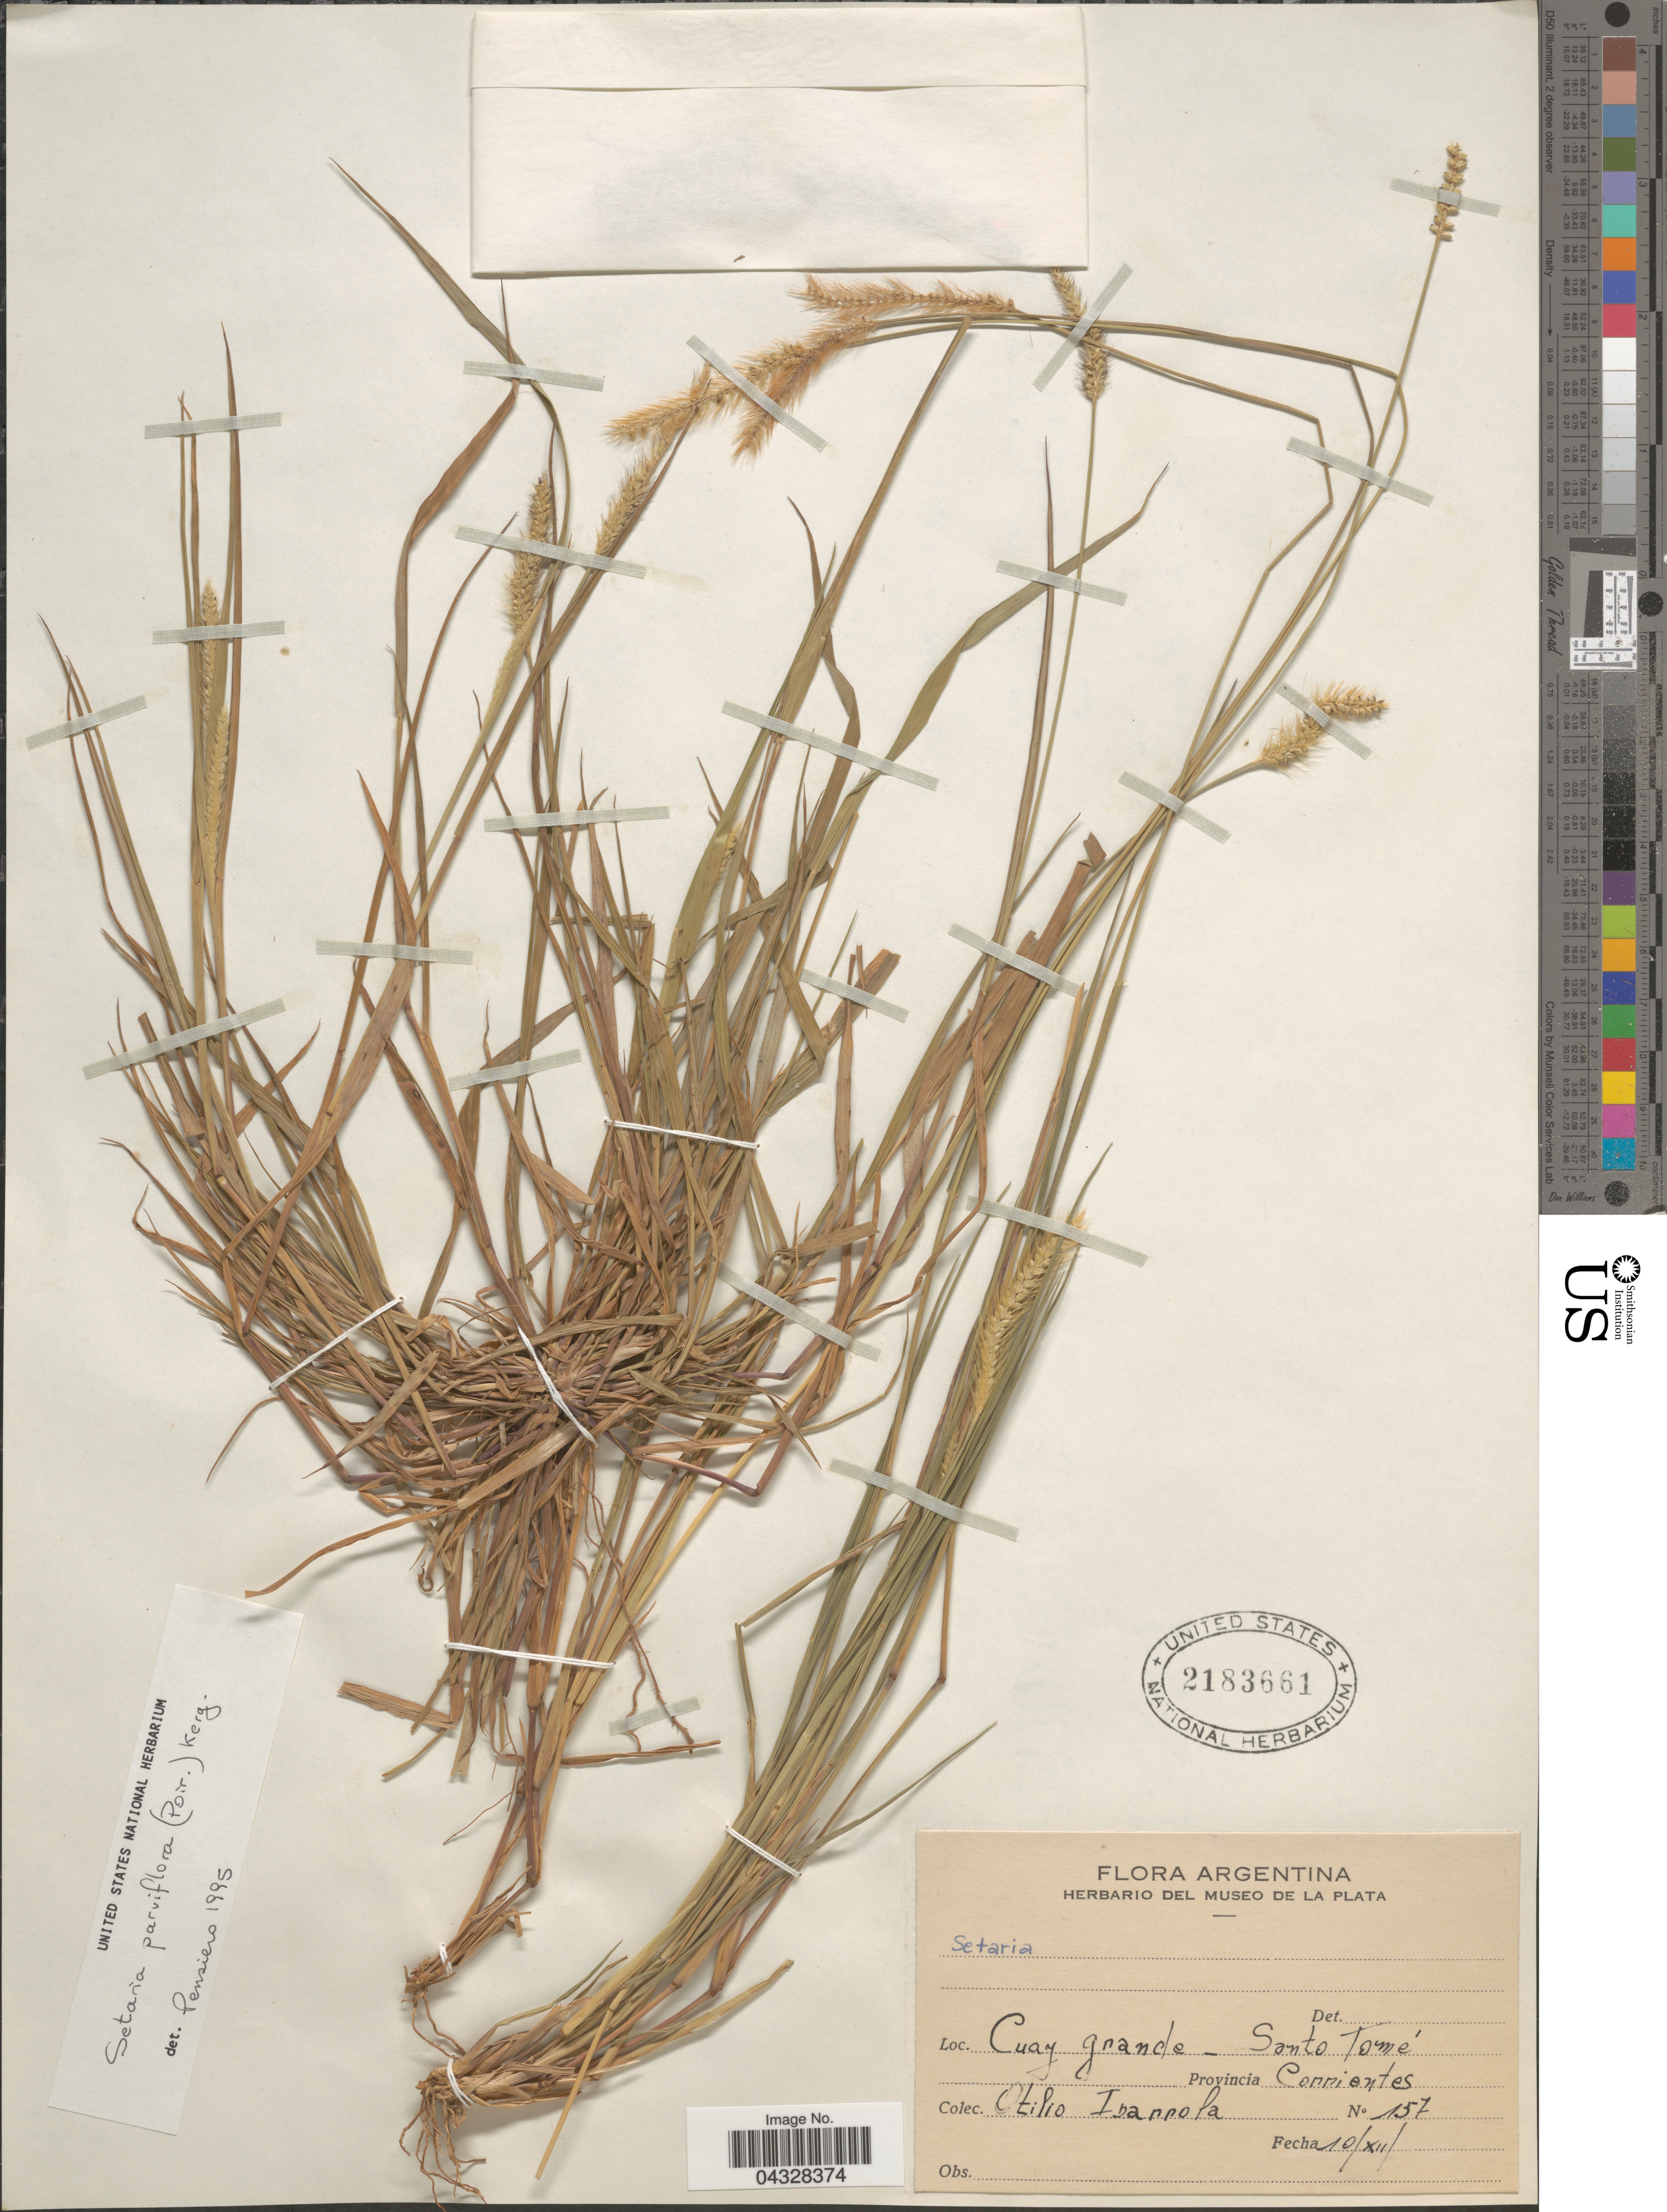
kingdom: Plantae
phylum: Tracheophyta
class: Liliopsida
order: Poales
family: Poaceae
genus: Setaria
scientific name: Setaria parviflora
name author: (Poir.) Kerguélen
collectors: O. Ibarrola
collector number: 157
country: Argentina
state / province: Corrientes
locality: Cuay grande-Santo Tomé.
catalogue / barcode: US 2183661